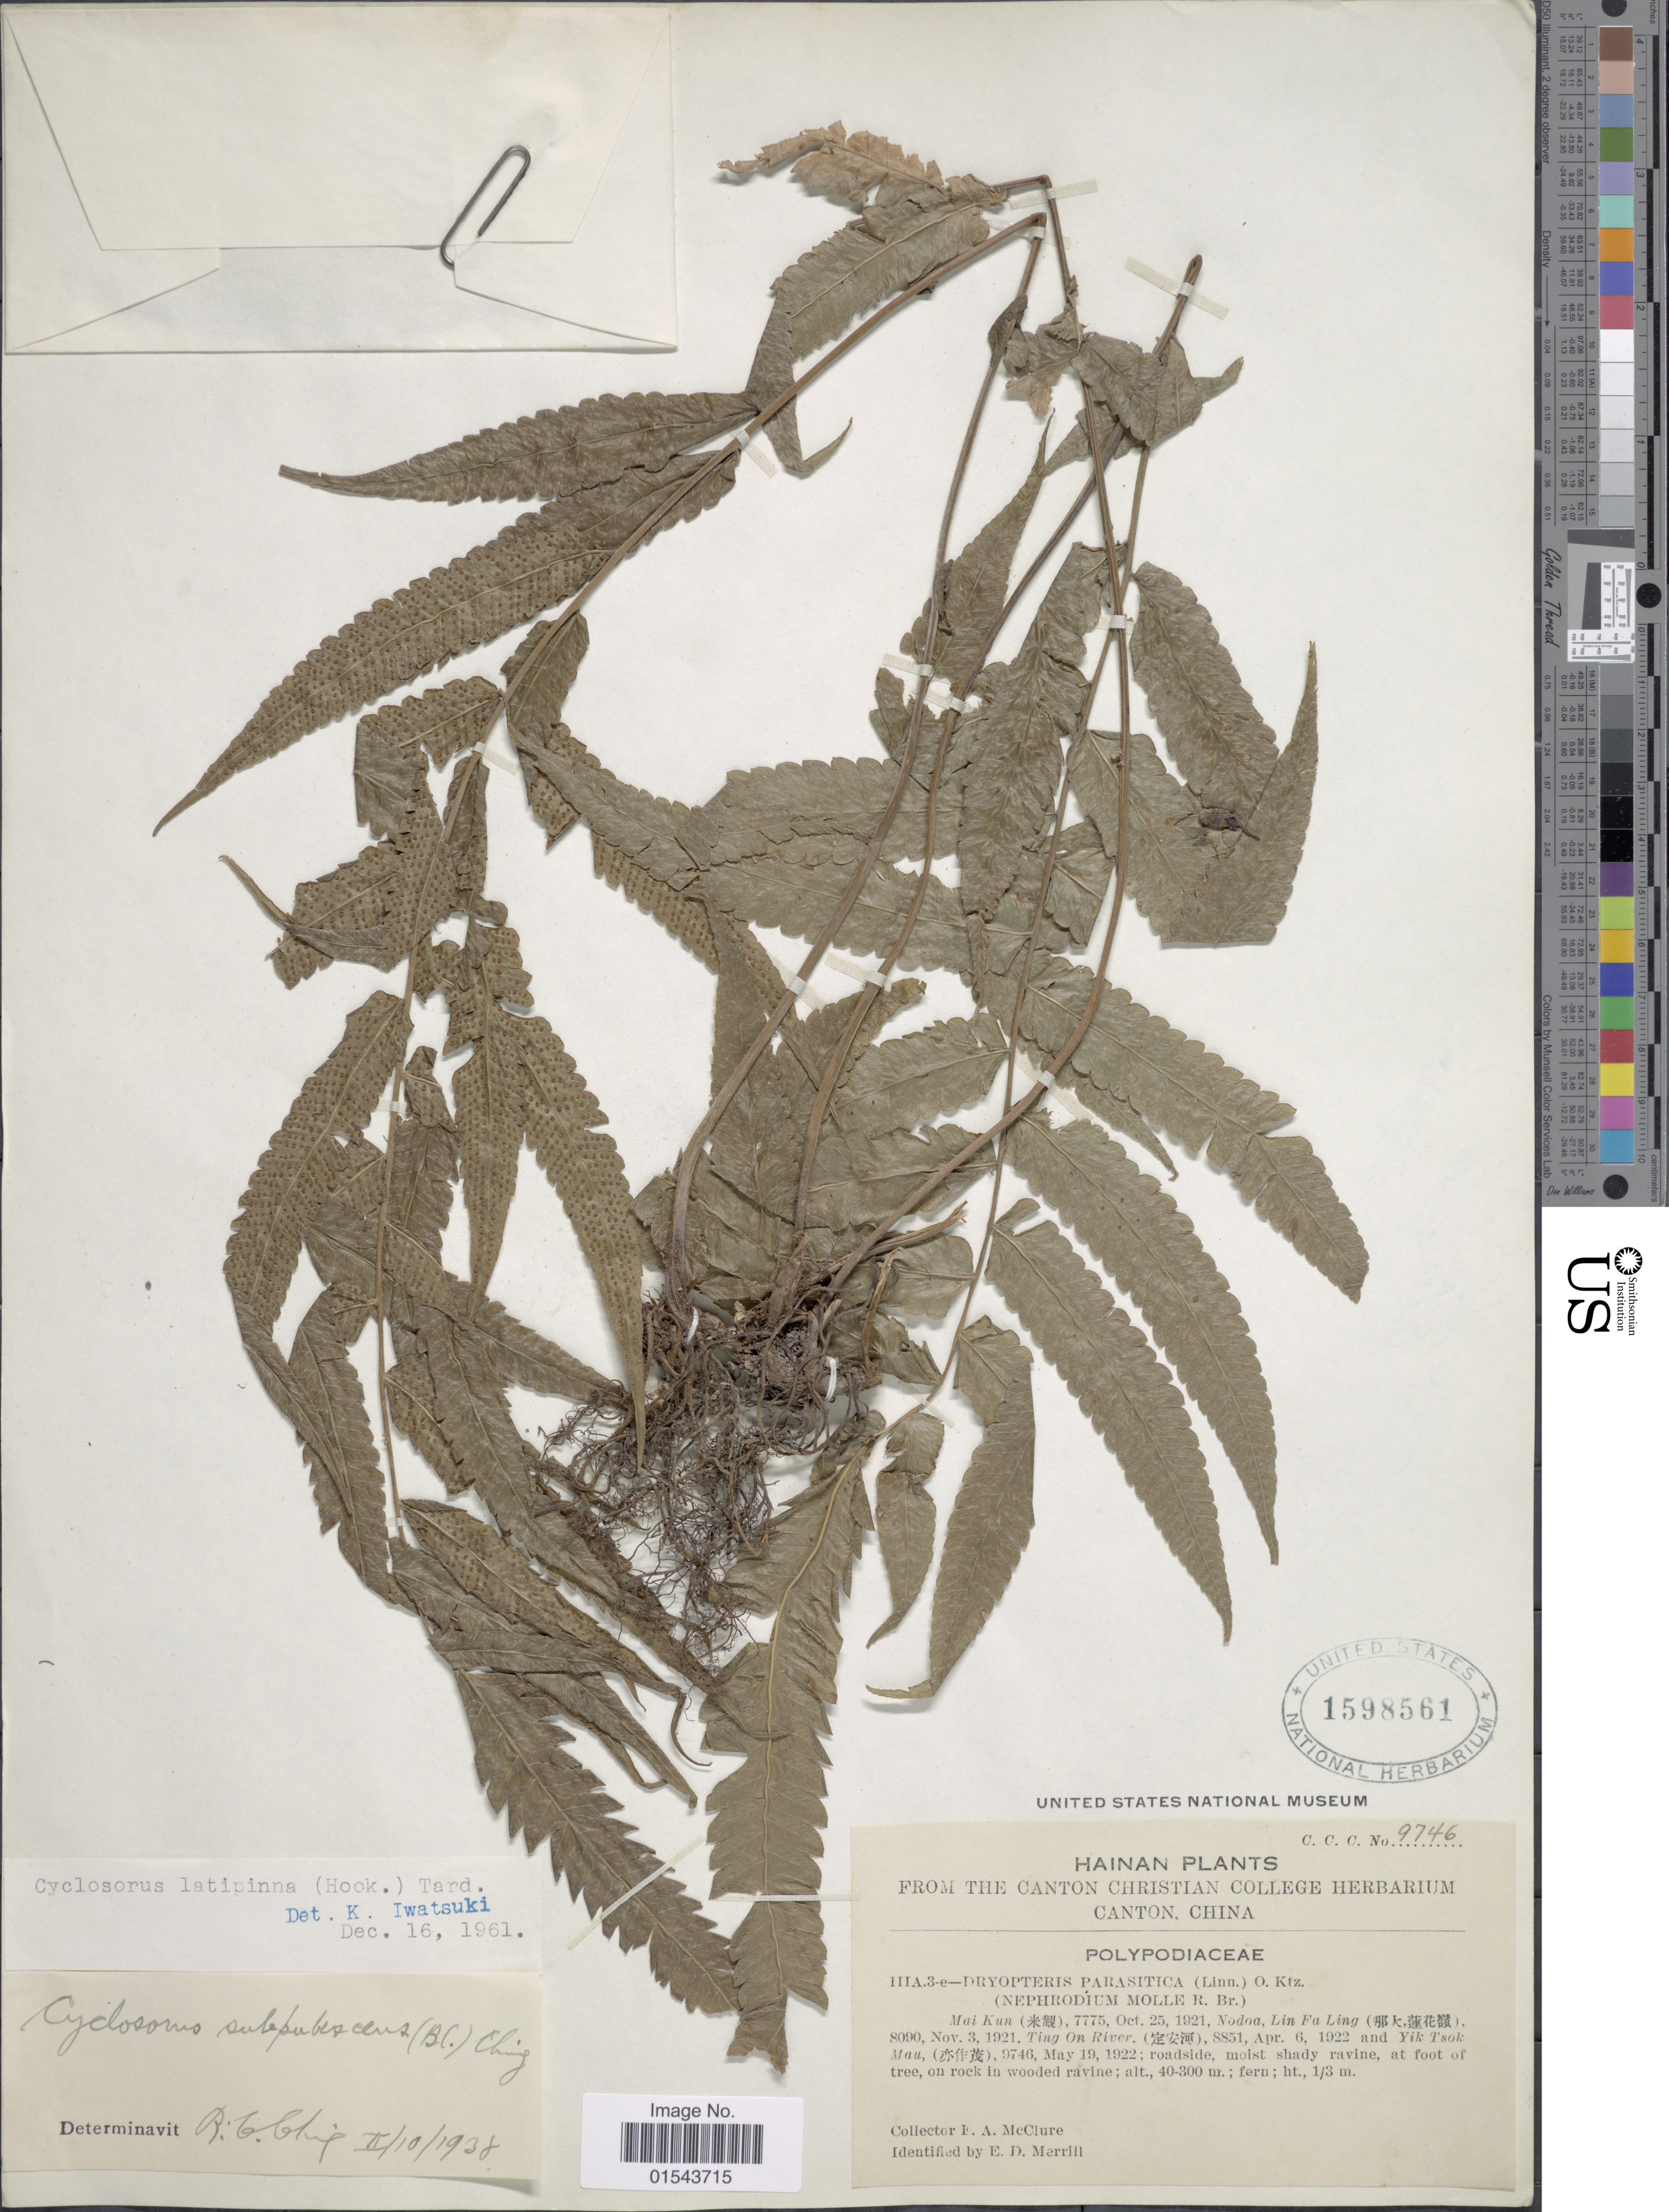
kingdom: Plantae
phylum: Tracheophyta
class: Polypodiopsida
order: Polypodiales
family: Thelypteridaceae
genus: Christella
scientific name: Christella latipinna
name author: (Benth.) H. Lév.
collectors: F. A. McClure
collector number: CCC 9746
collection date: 1921-10-25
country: China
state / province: Hainan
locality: Mai Kun. Nodoa Lin Fa Ling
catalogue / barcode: US 1598561